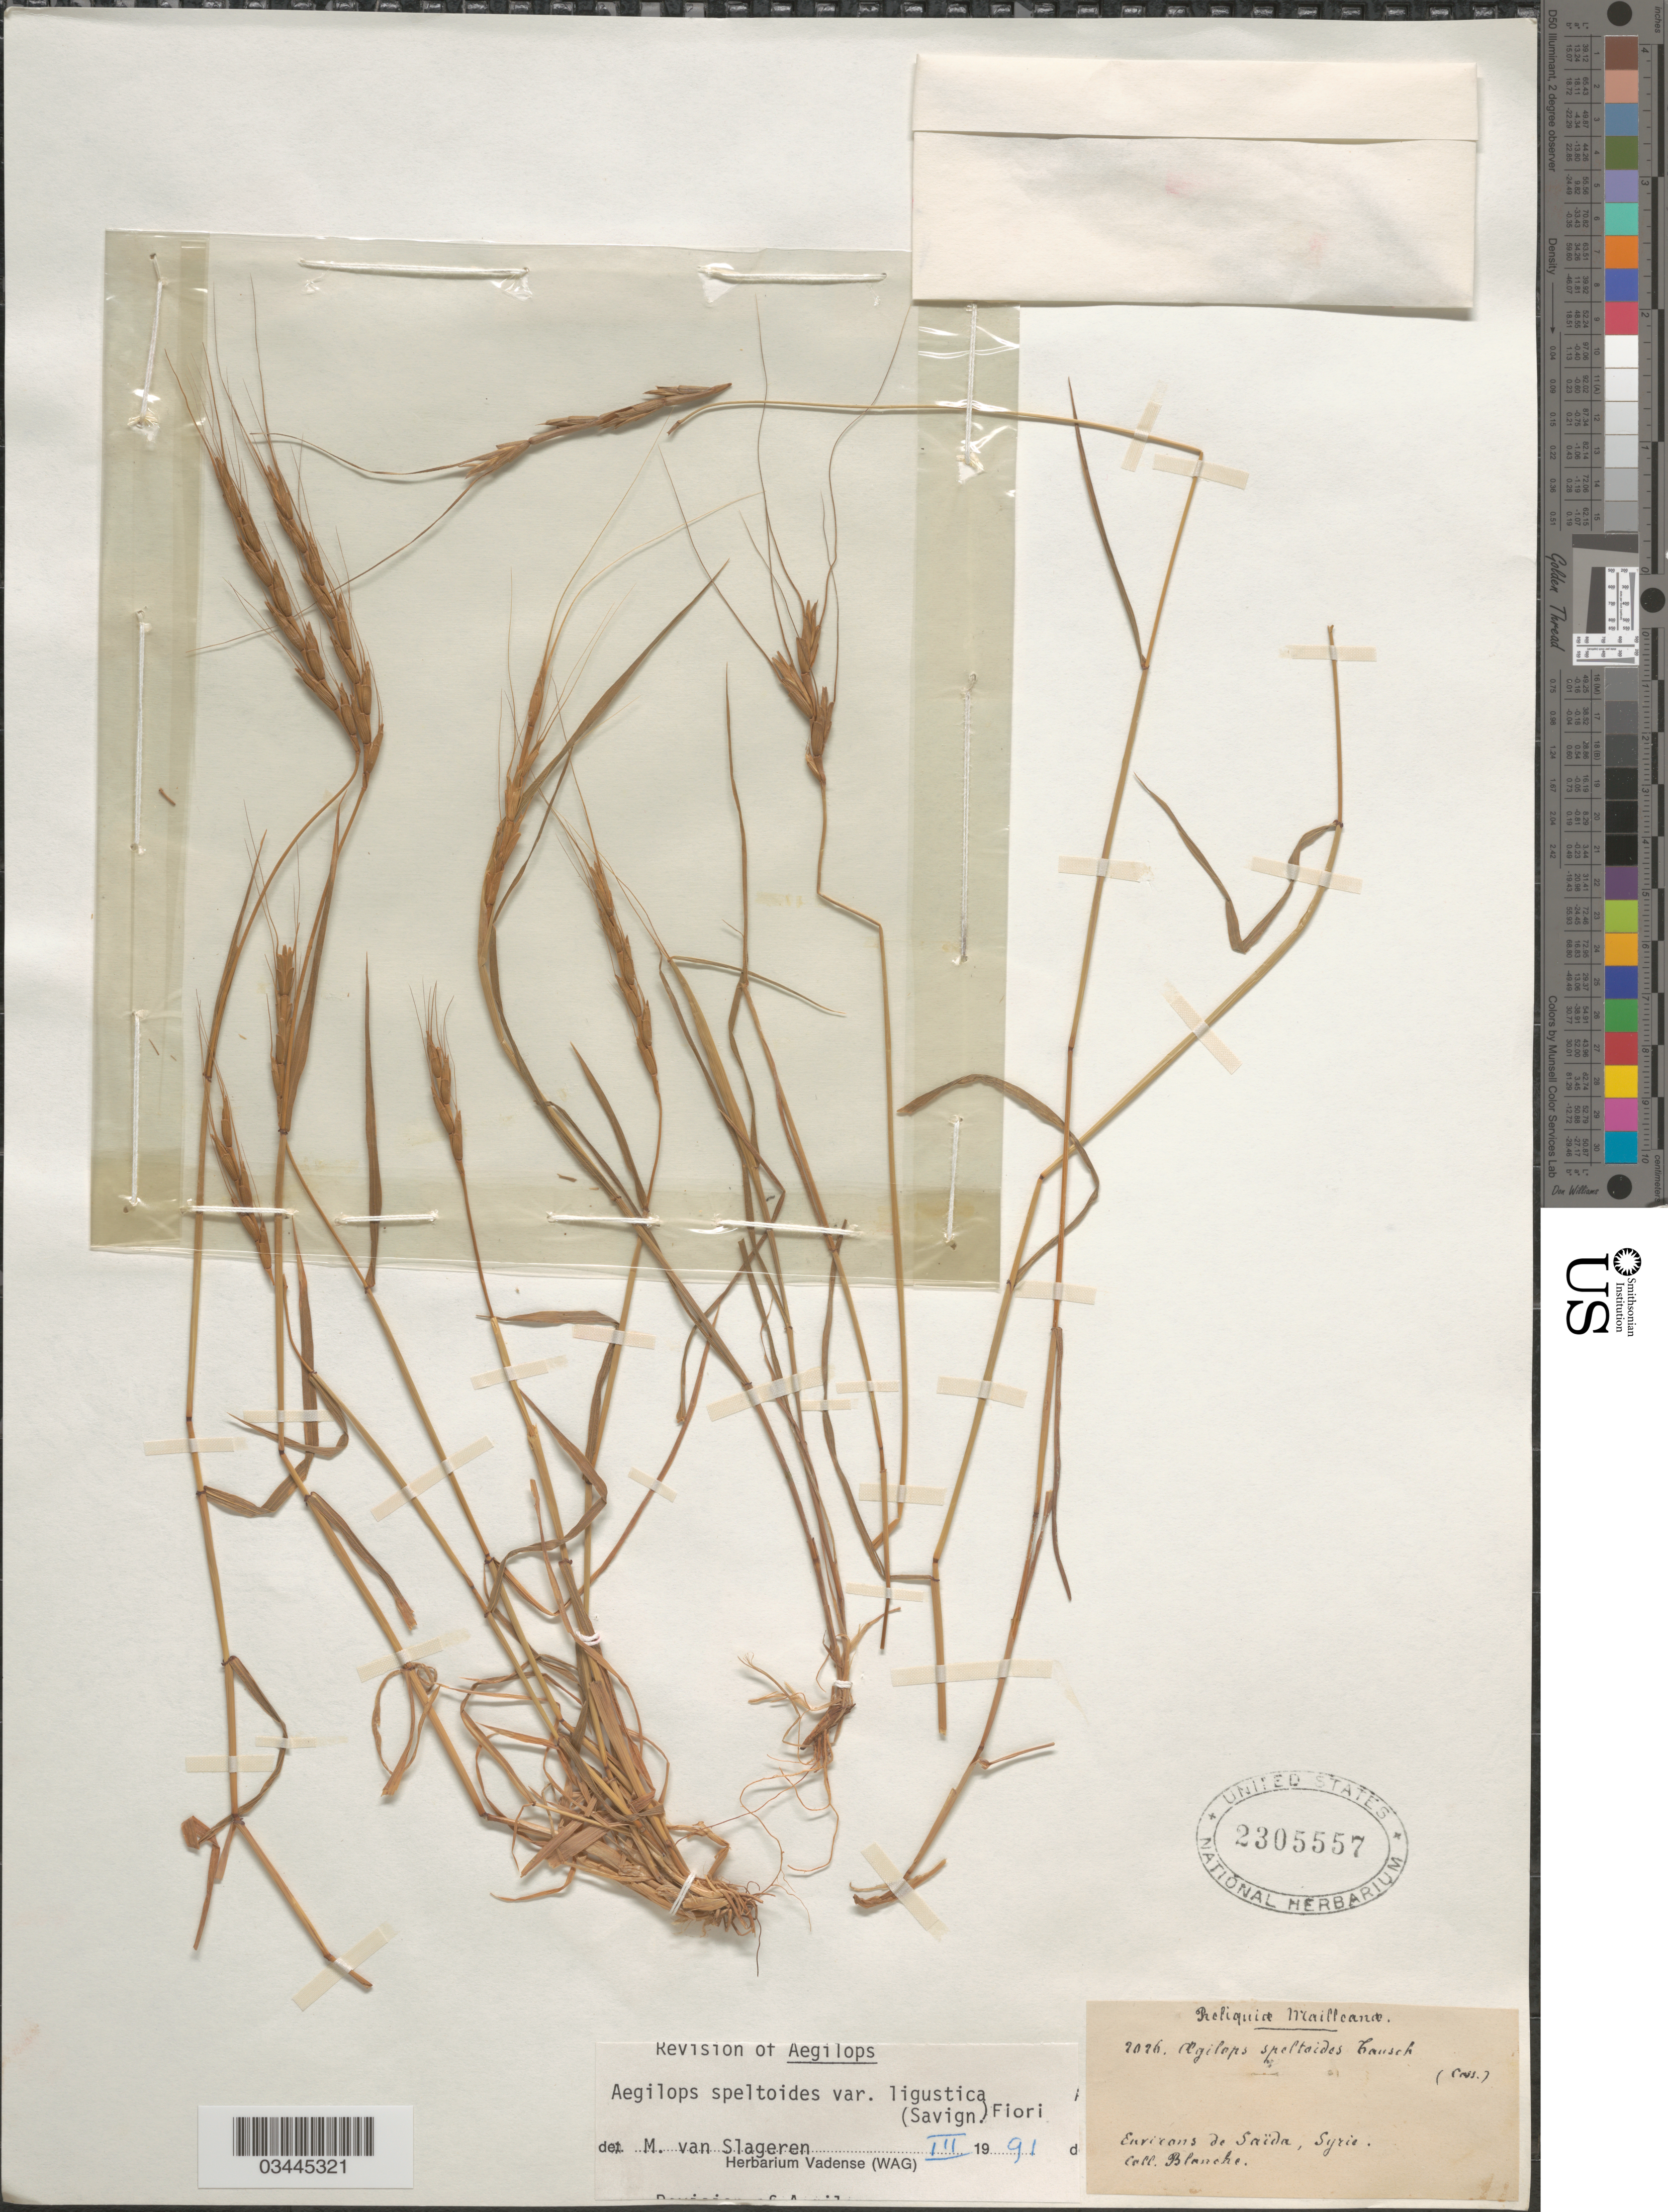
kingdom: Plantae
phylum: Tracheophyta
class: Liliopsida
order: Poales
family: Poaceae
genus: Aegilops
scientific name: Aegilops speltoides var. ligustica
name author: (Savign.) Fiori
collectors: -. Blanche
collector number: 2026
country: Syria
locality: Environs de Saïda, Syrie.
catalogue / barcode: US 2305557